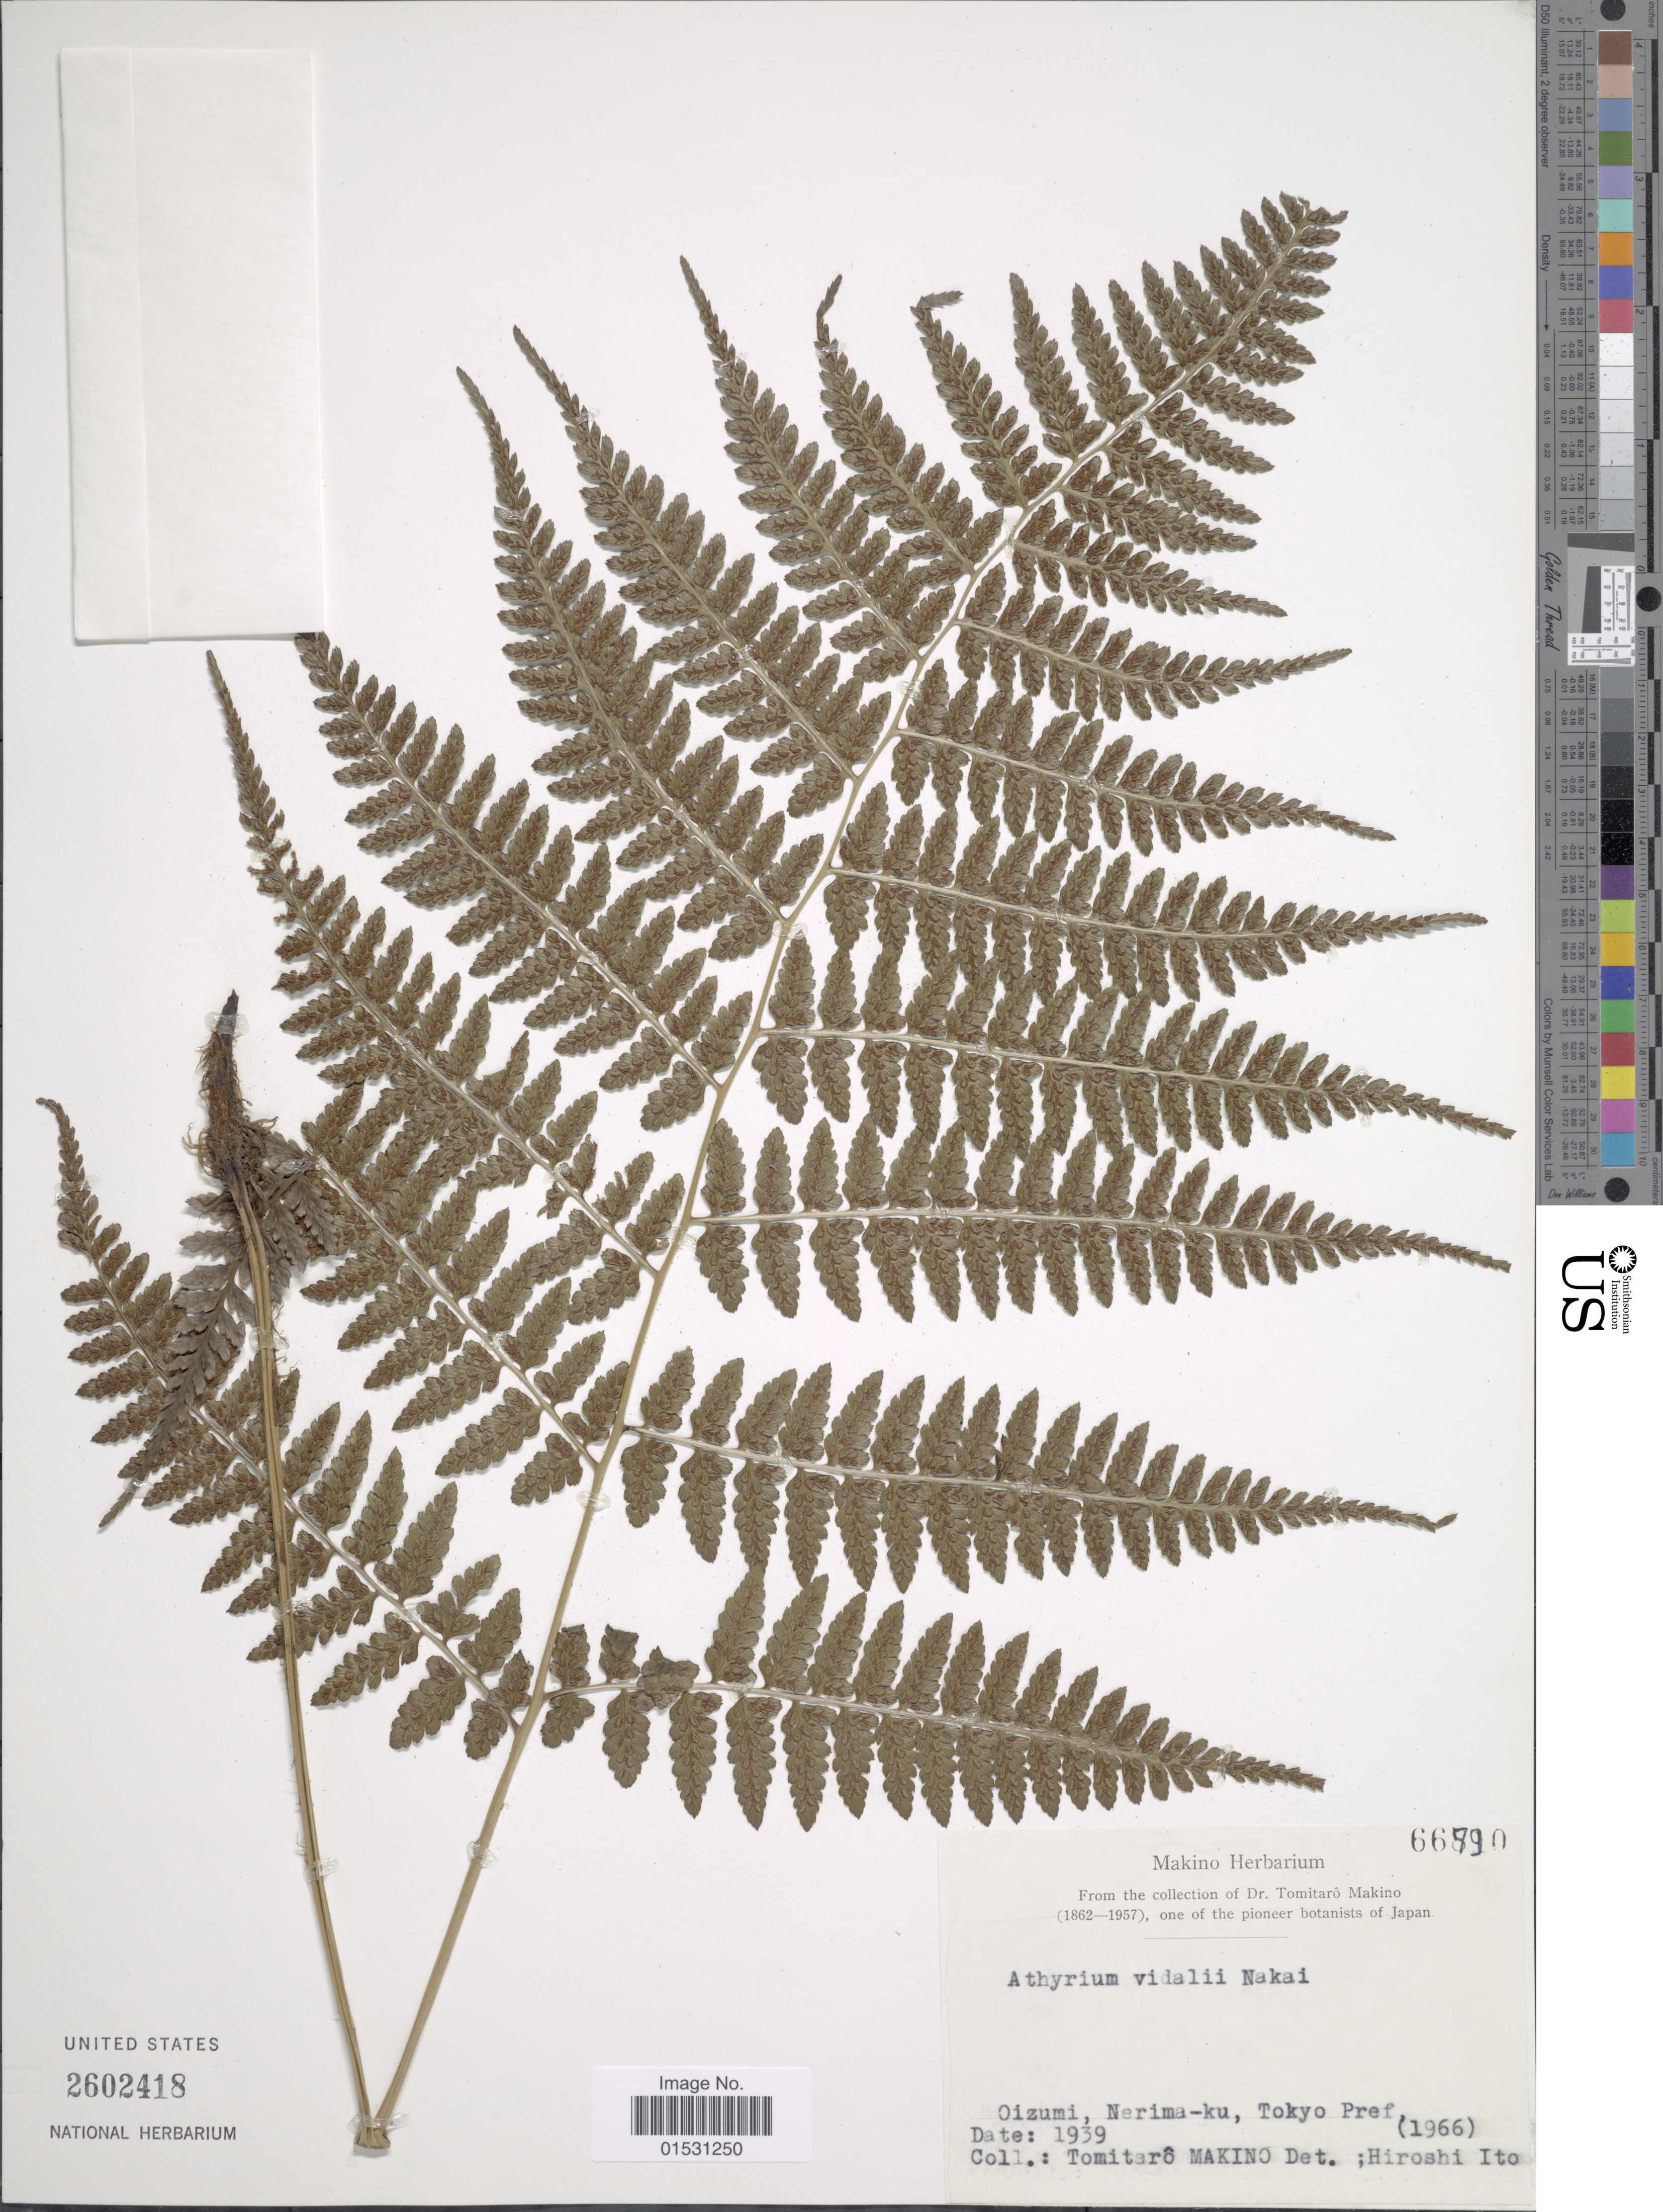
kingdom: Plantae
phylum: Tracheophyta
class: Polypodiopsida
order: Polypodiales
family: Athyriaceae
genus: Athyrium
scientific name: Athyrium vidalii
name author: (Franch. & Sav.) Nakai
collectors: T. Makino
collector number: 66790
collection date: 1939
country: Japan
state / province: Tokyo, Federal City of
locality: Oizumi, Nerima-ku, Tokyo Pref.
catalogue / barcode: US 2602418